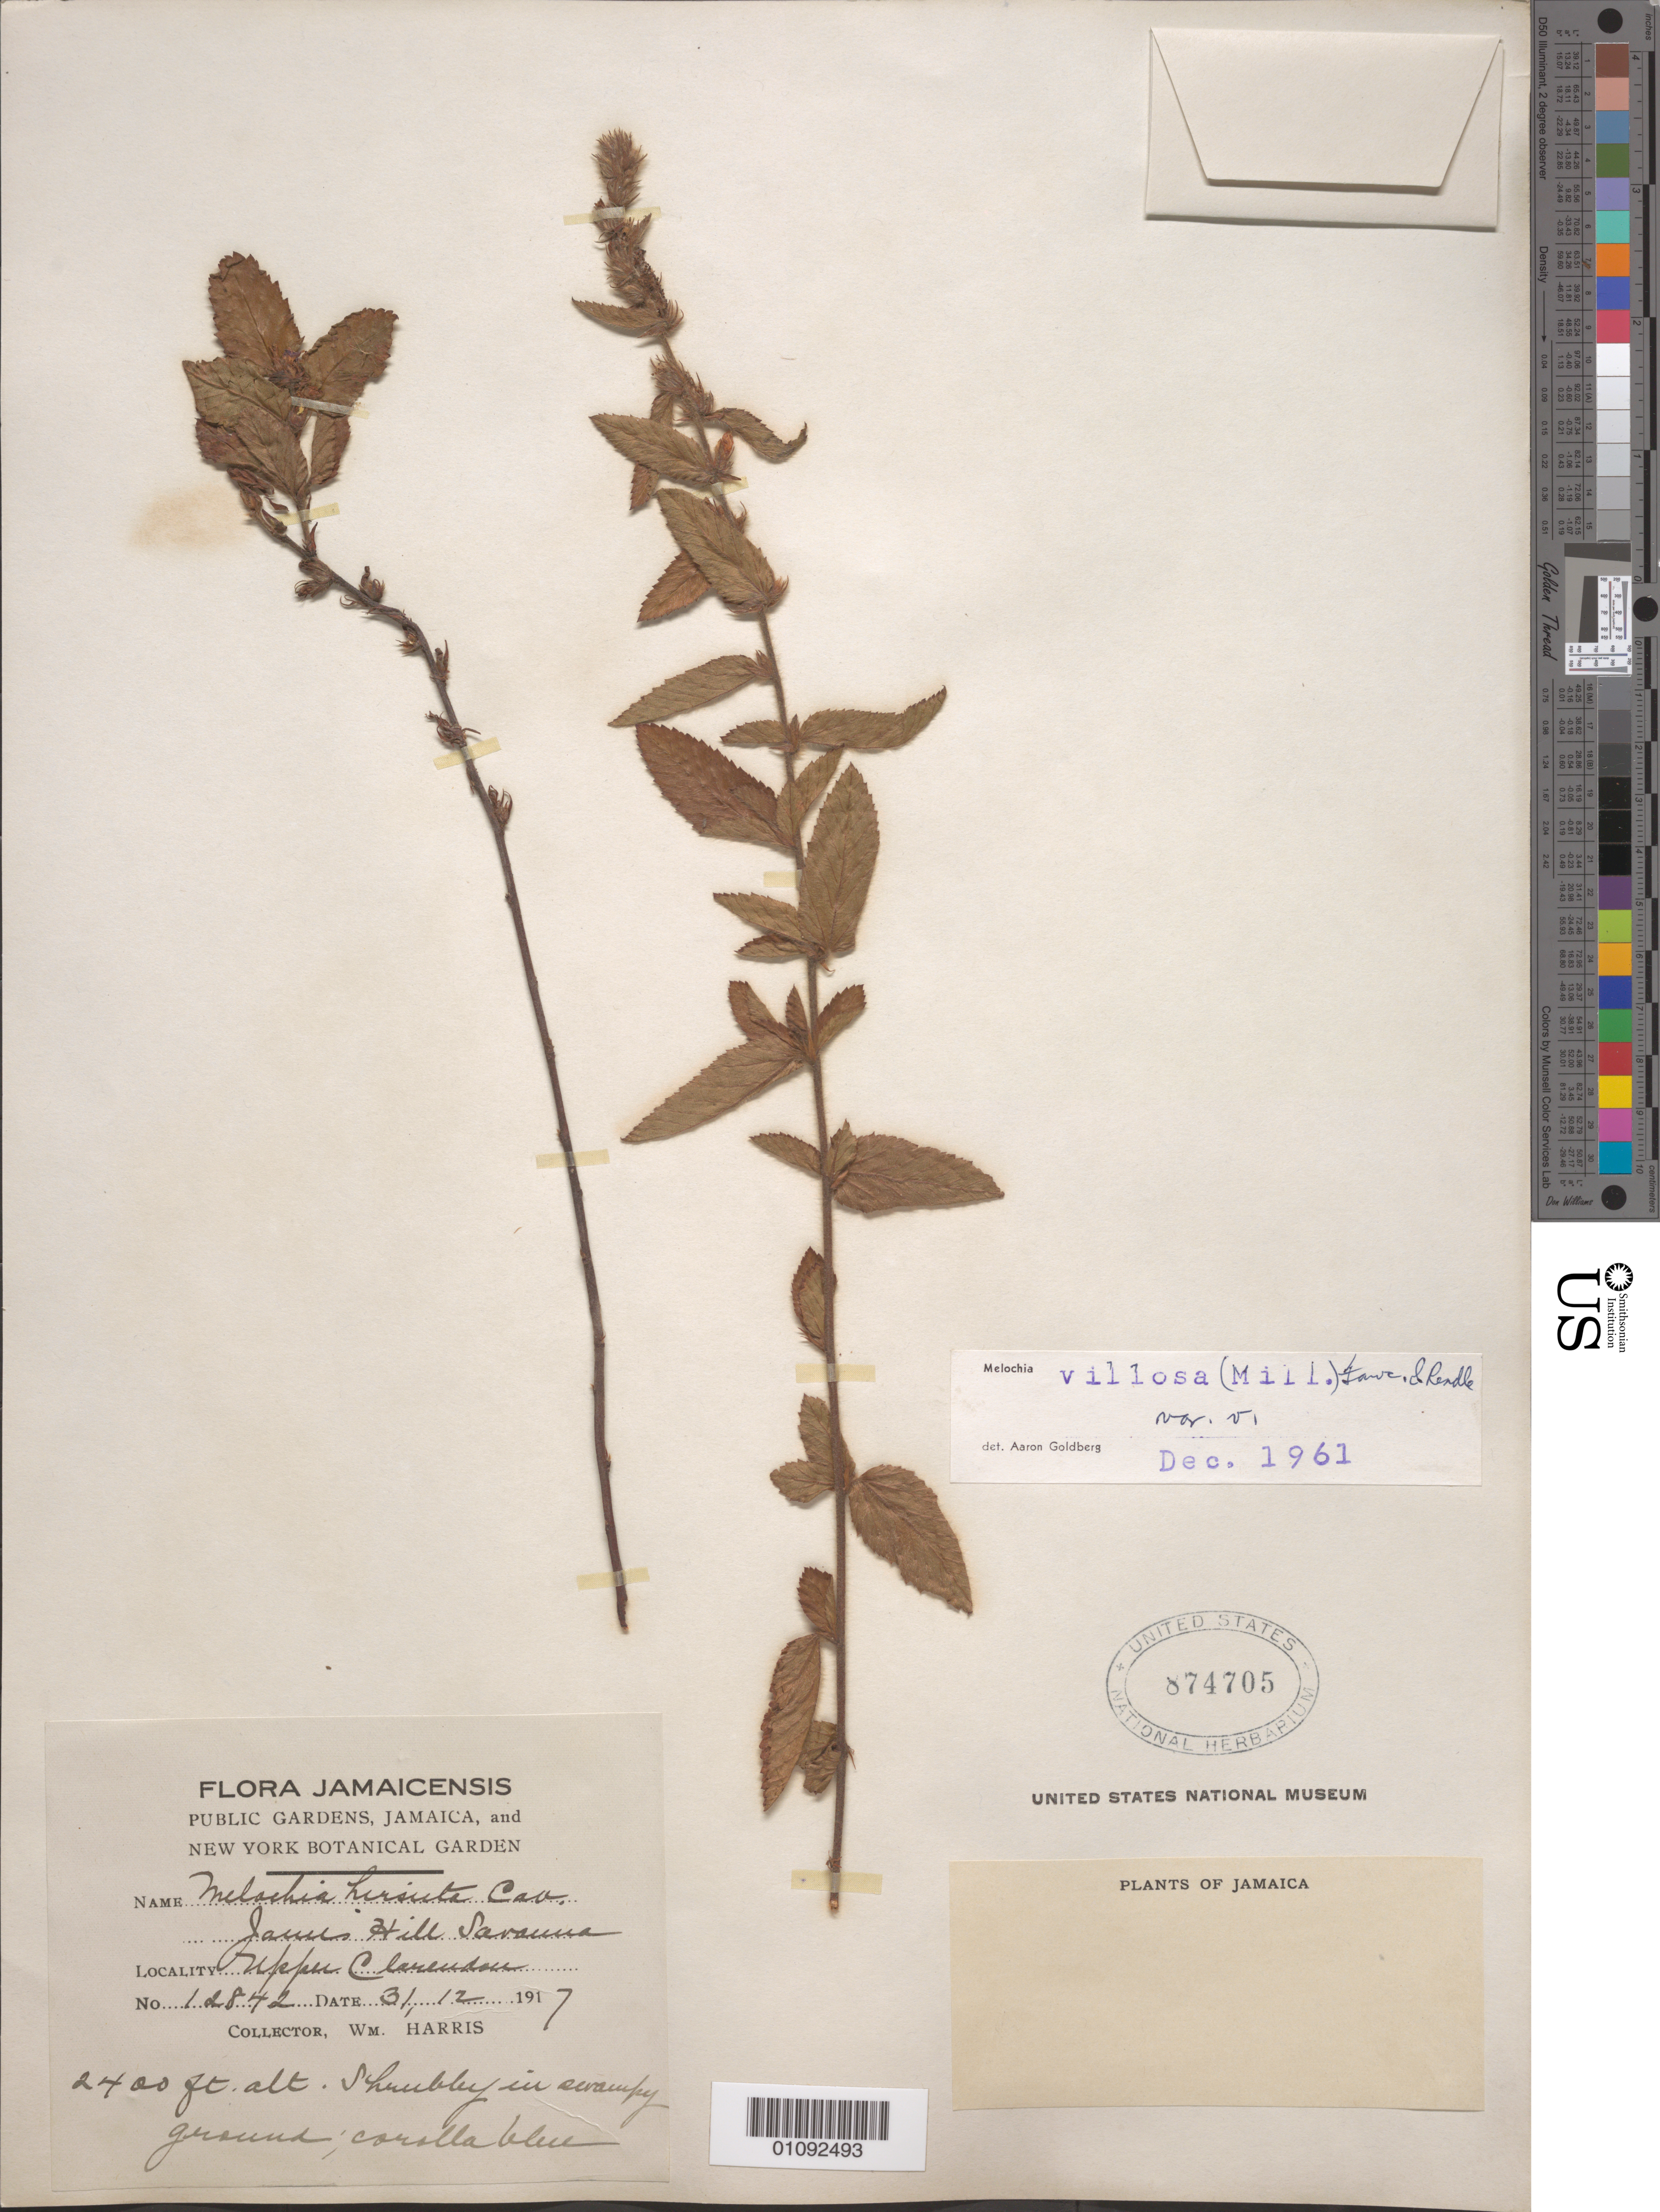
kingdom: Plantae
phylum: Tracheophyta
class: Magnoliopsida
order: Malvales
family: Malvaceae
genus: Melochia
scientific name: Melochia spicata var. spicata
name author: (L.) Fryxell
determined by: Dorr, L. J., (BOT), Smithsonian Institution - National Museum of Natural History (UNITED STATES)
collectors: W. H. Harris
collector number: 12842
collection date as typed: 31 Dec 1917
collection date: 1917-12-31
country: Jamaica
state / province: Clarendon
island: Jamaica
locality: James Hill Savanna, Upper Clarendon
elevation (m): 732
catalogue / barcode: US 874705